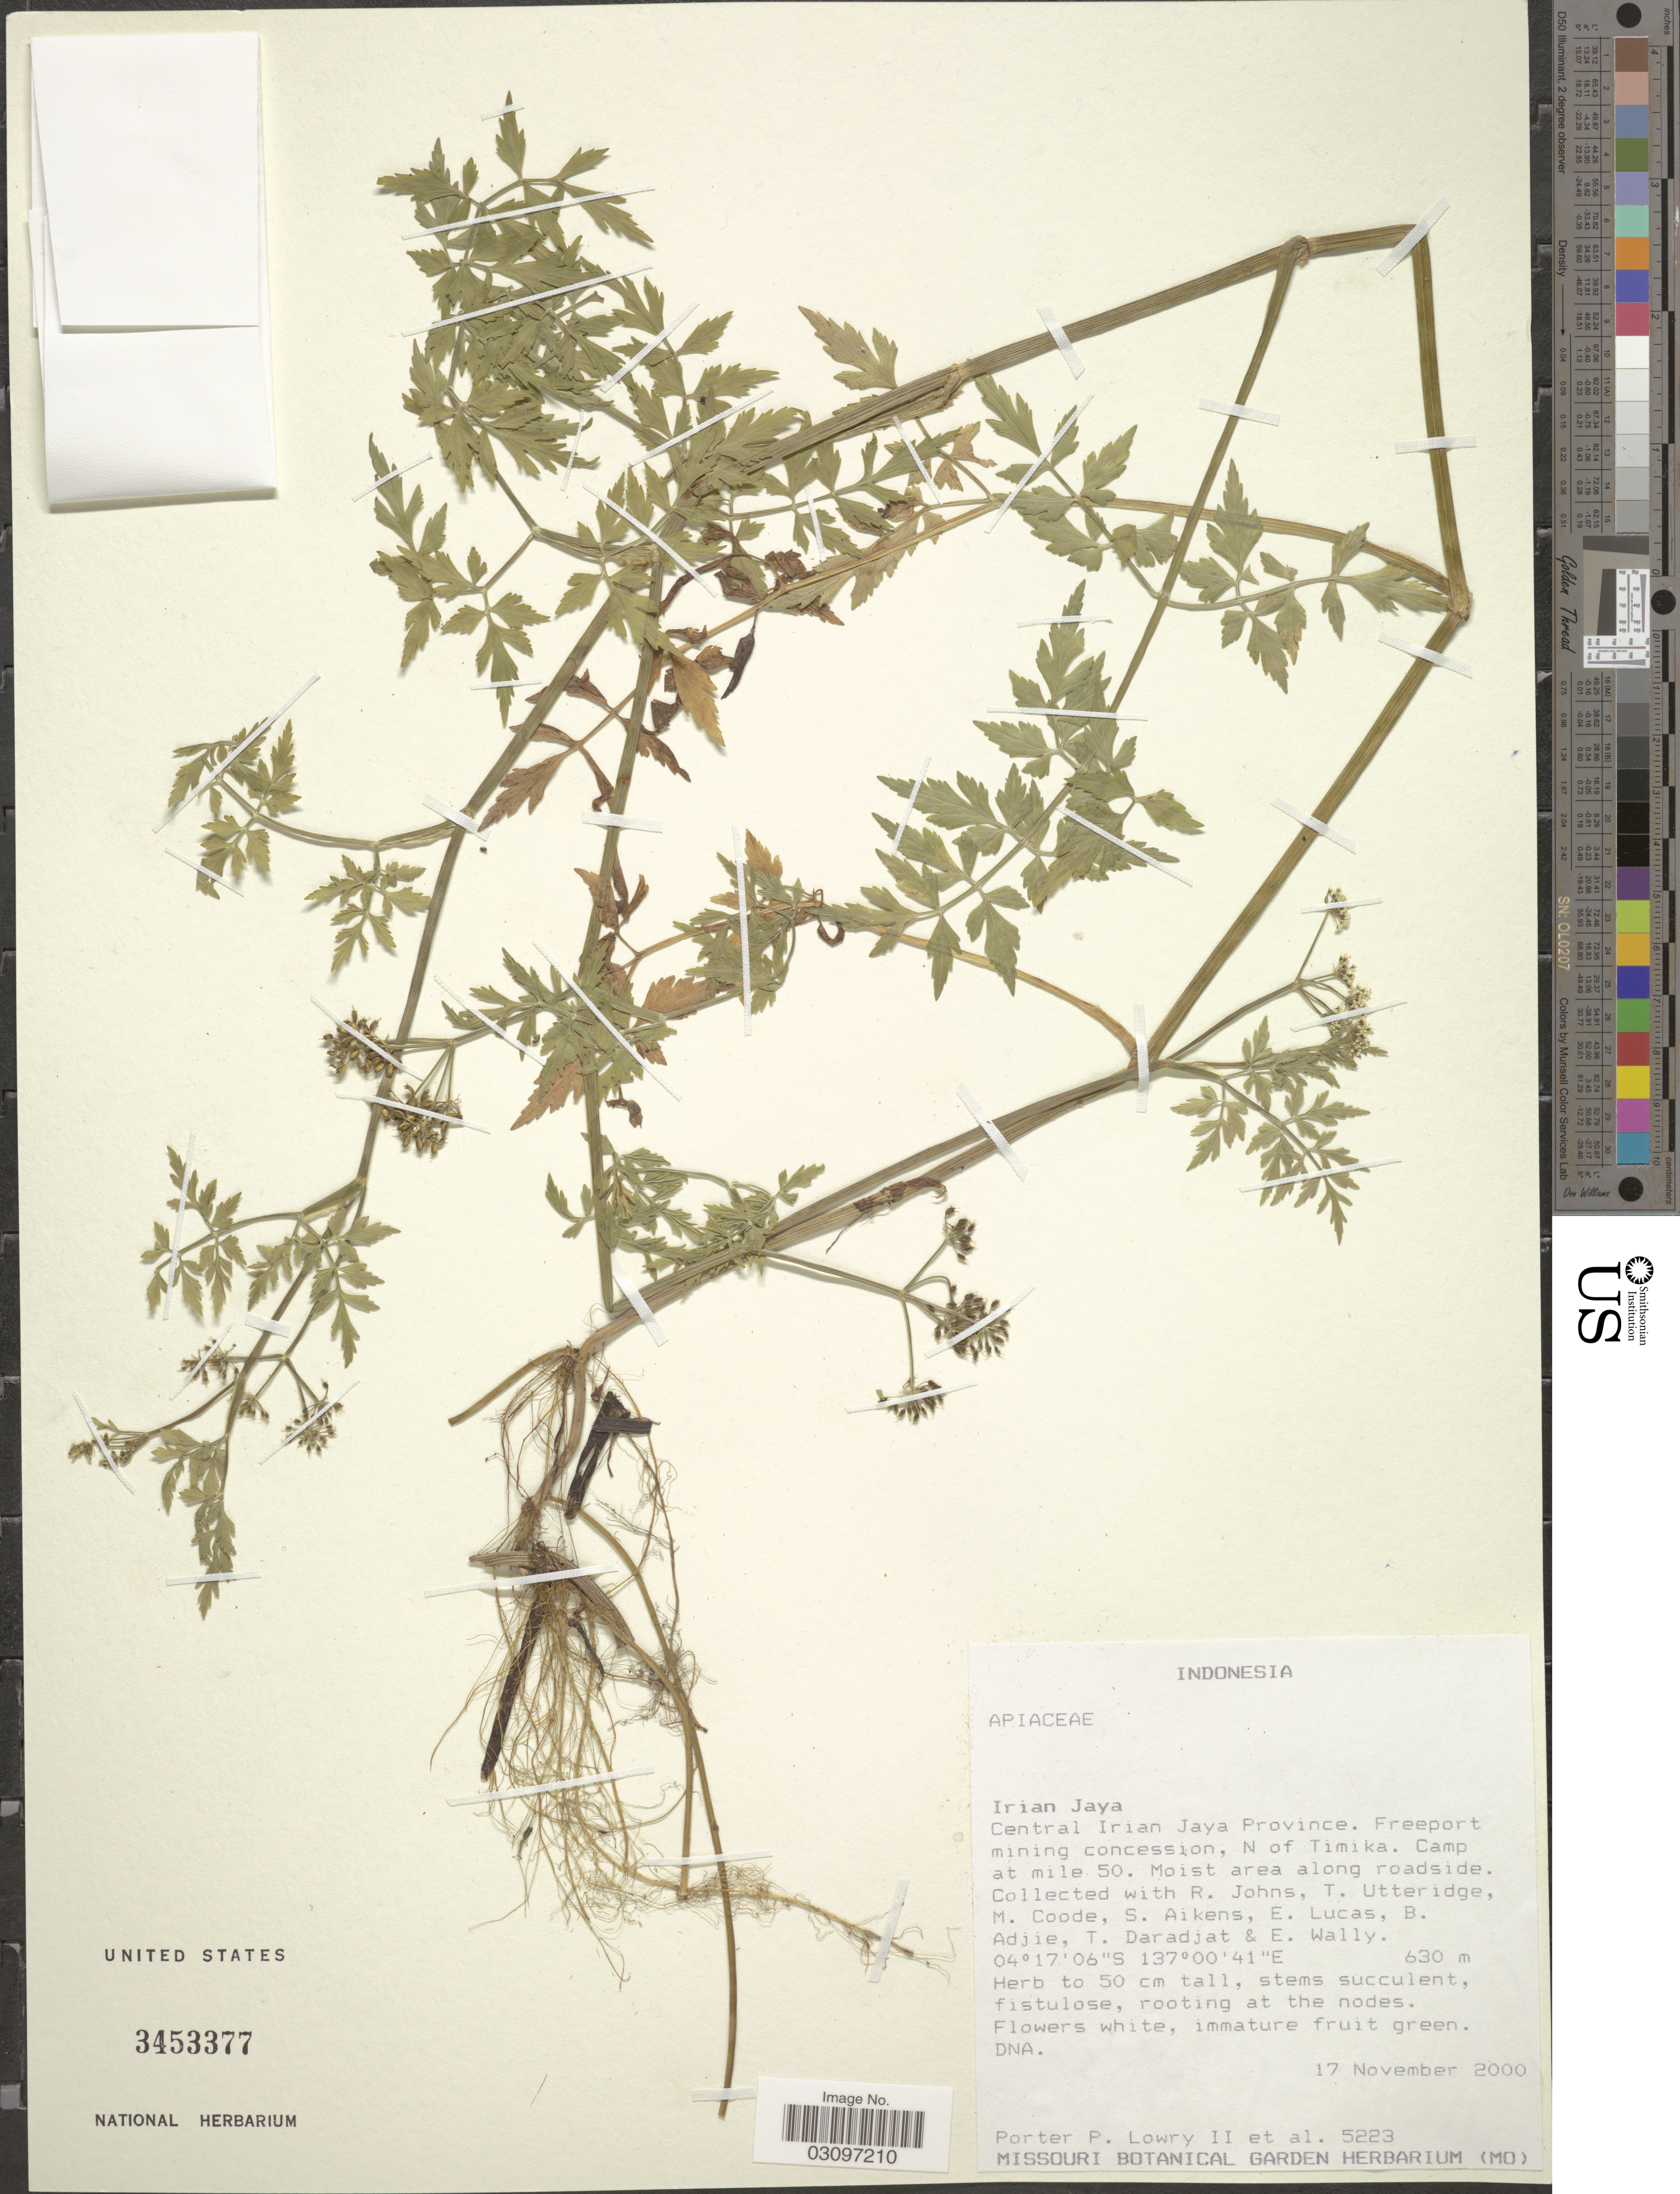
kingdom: Plantae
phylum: Tracheophyta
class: Magnoliopsida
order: Apiales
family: Apiaceae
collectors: P. P. Lowry, R. Johns, T. M. A. Utteridge & M. Coode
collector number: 5223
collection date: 2000-11-17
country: Indonesia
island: New Guinea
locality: Irian Jaya. Central Irian Jaya Province. Freeport mining concession, N of Timika. Camp at mile 50.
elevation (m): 630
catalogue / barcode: US 3453377